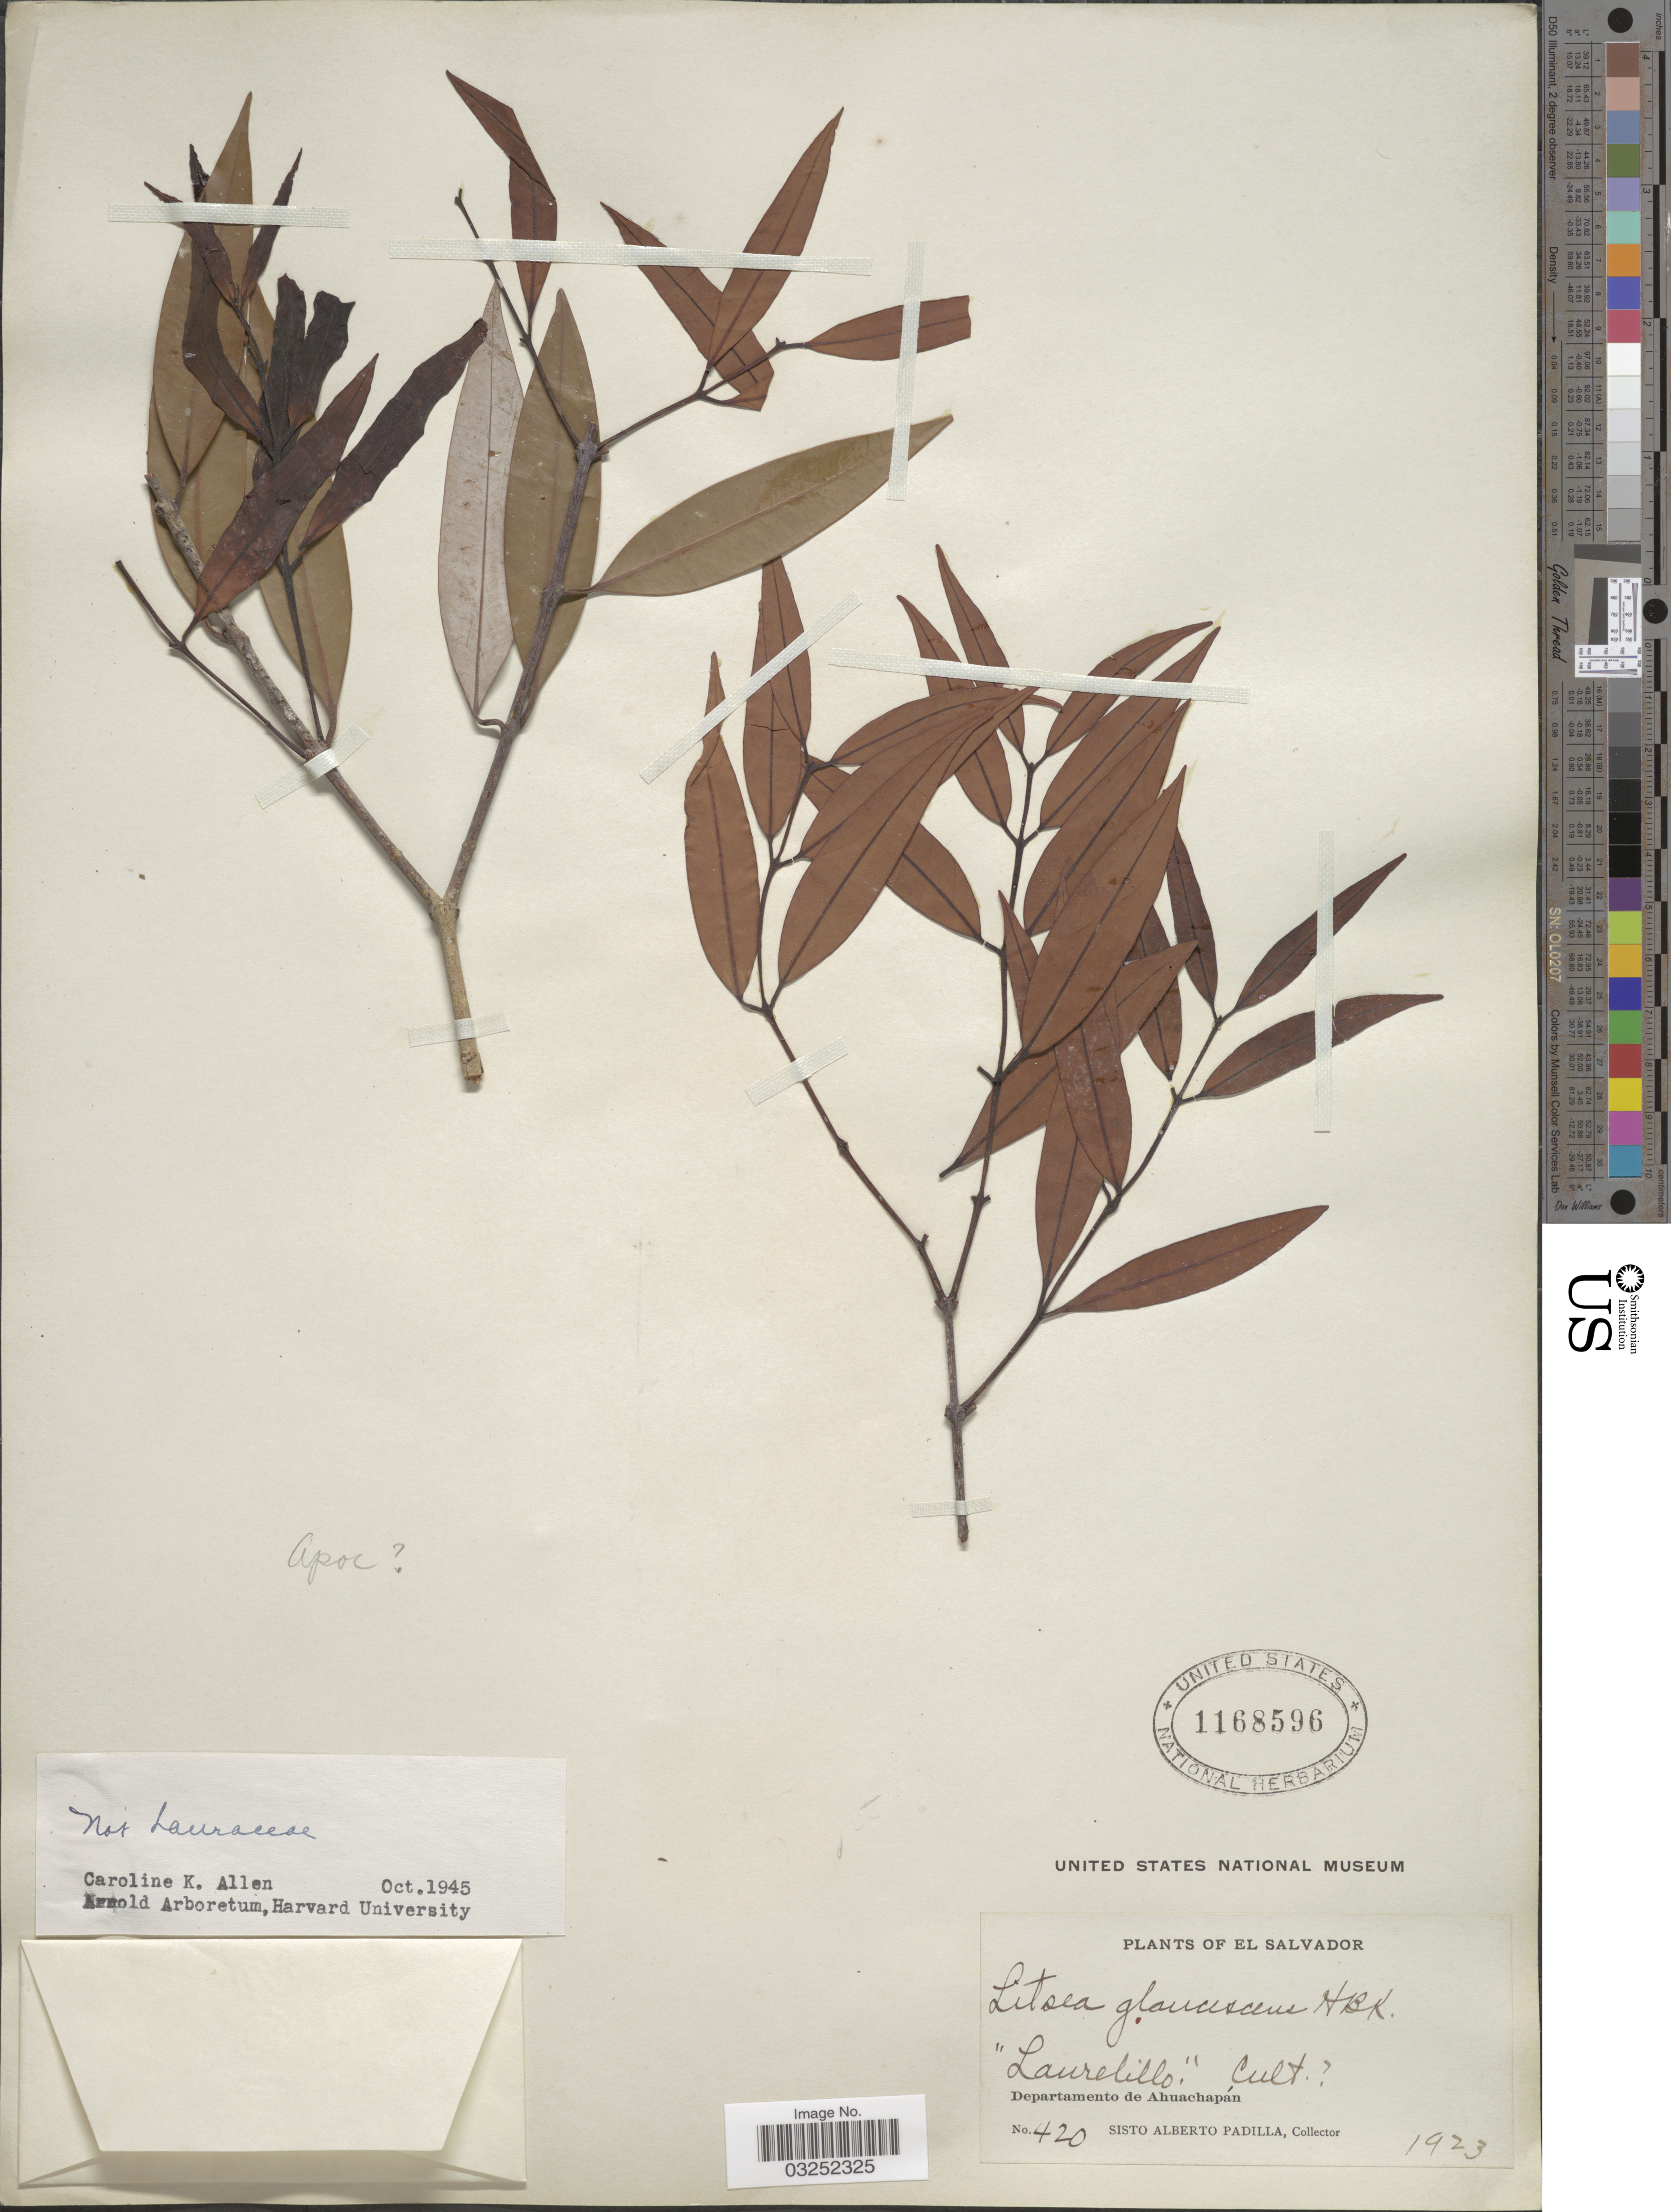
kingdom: Plantae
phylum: Tracheophyta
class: Magnoliopsida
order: Gentianales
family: Apocynaceae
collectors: S. A. Padilla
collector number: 420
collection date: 1923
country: El Salvador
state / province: Ahuachapan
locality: Departamento de Ahuacapán.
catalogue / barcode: US 1168596